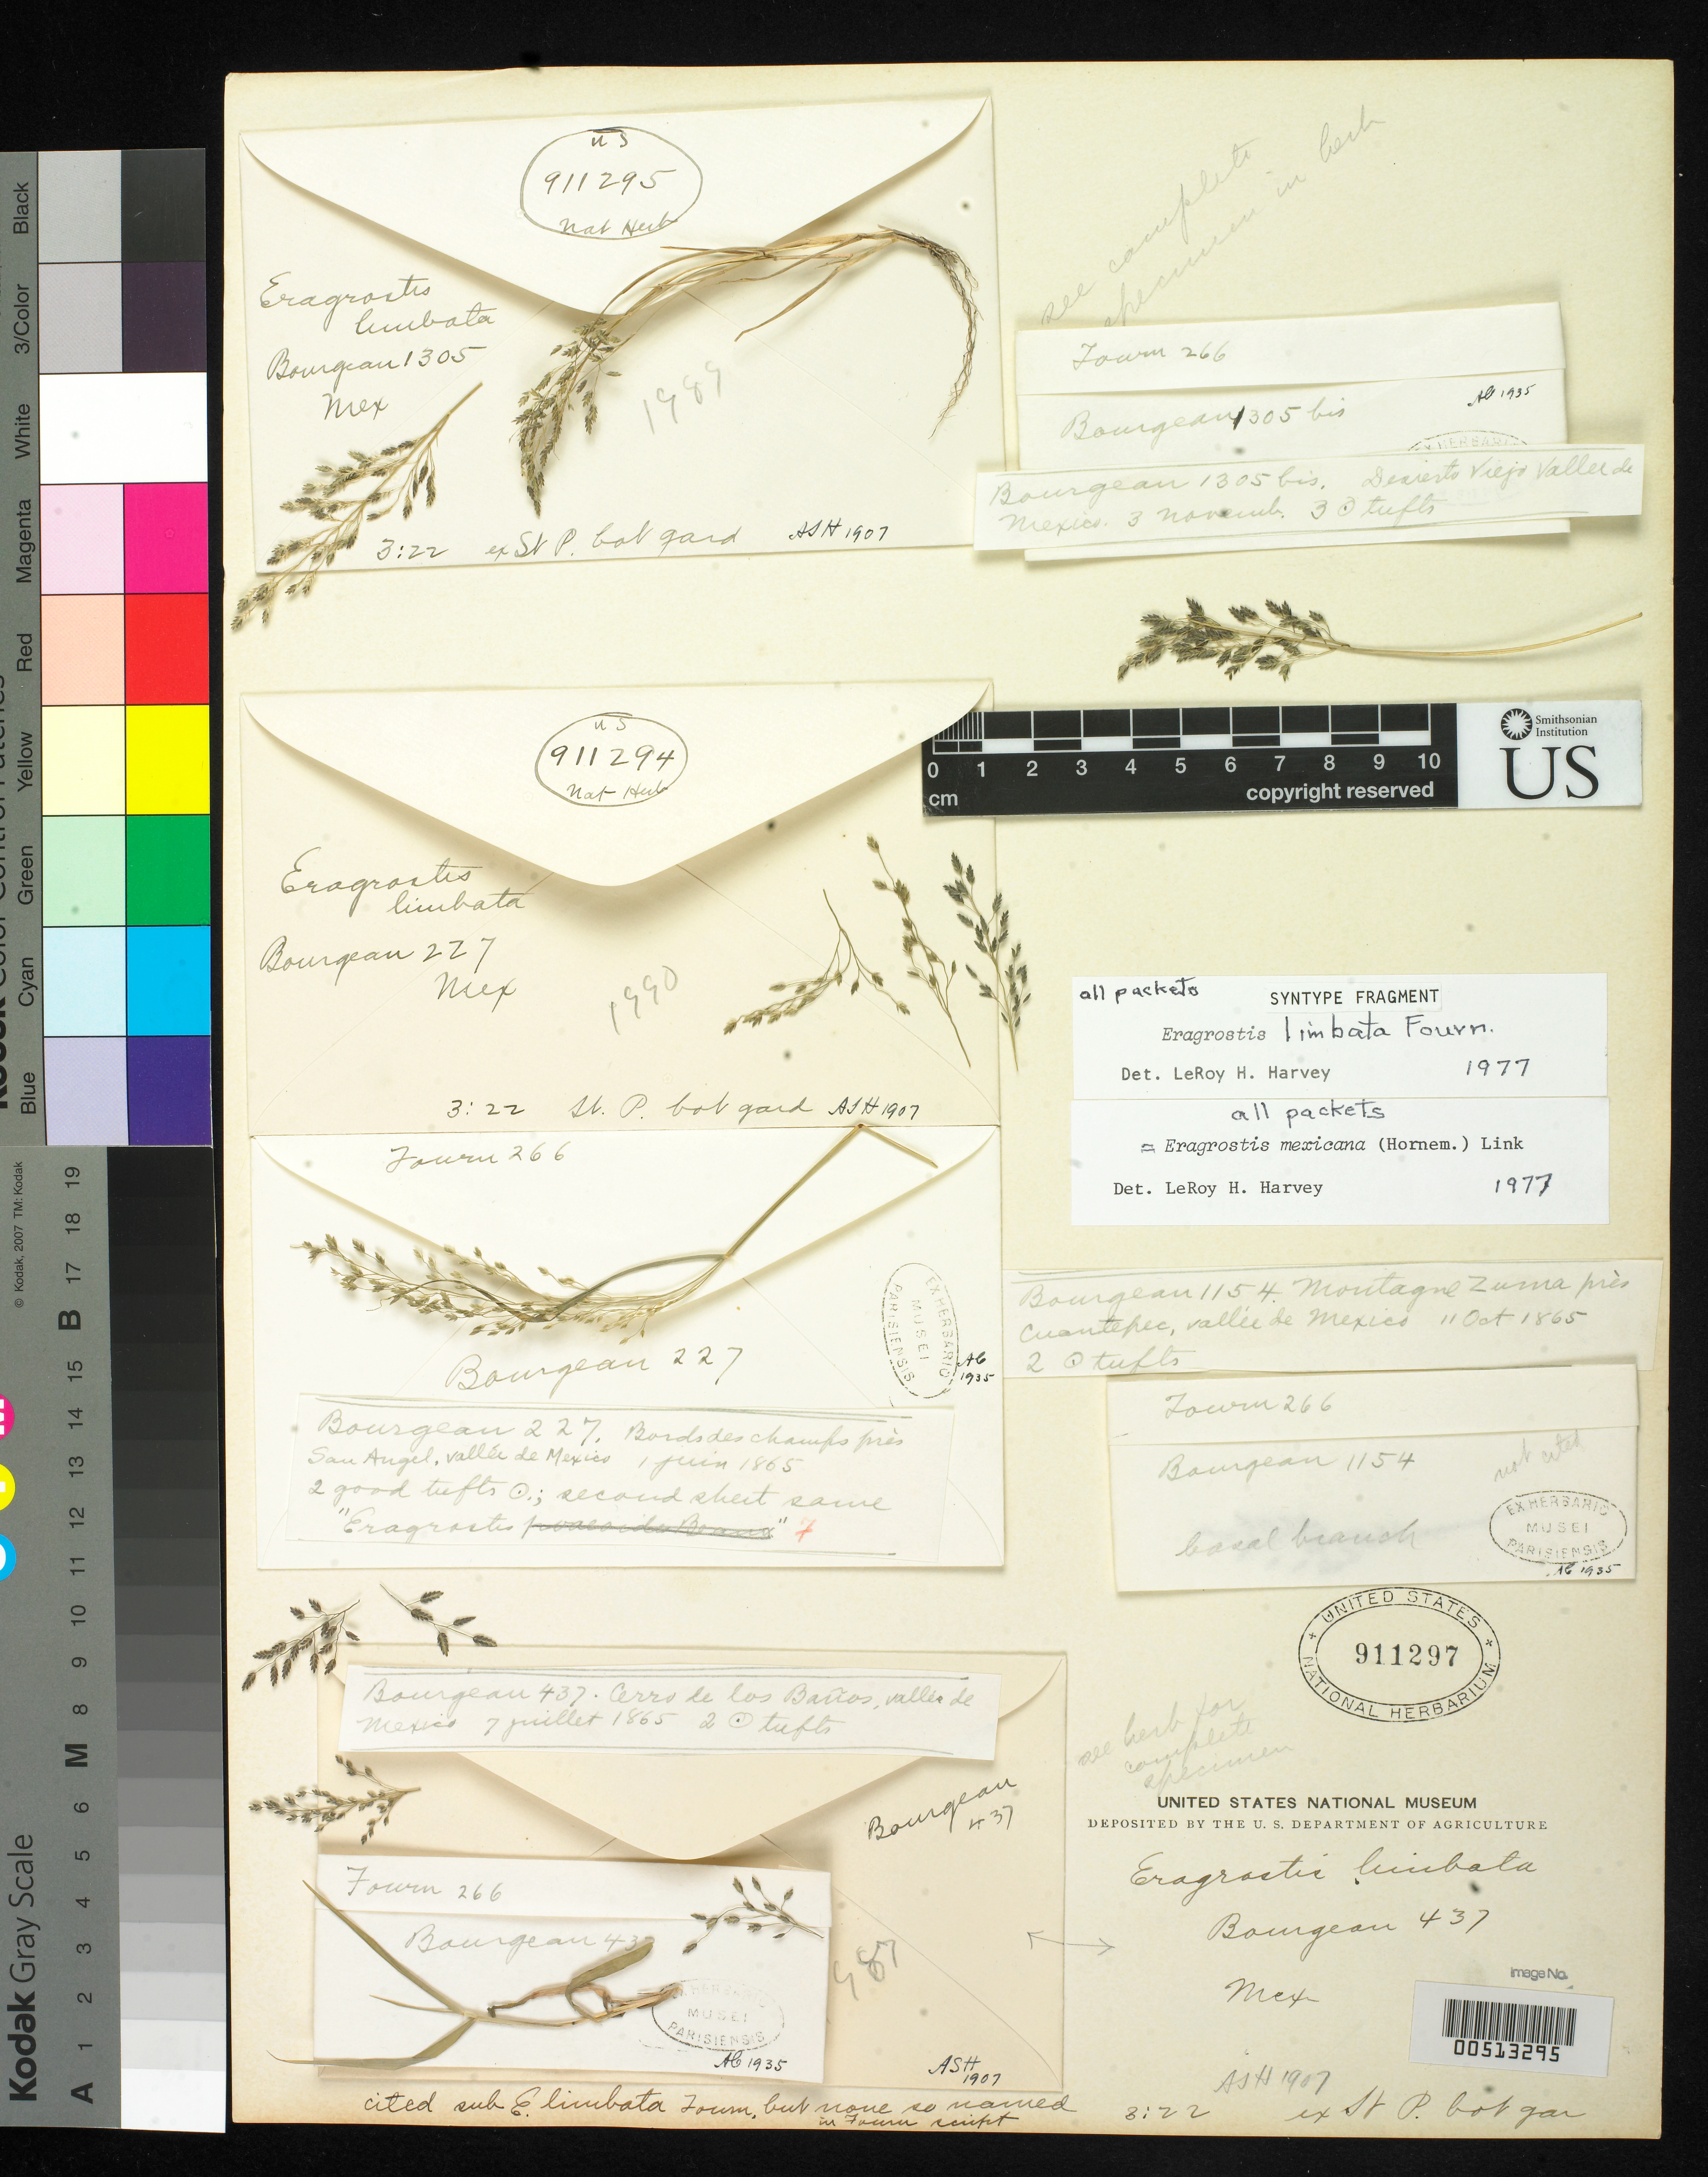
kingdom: Plantae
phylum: Tracheophyta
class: Liliopsida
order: Poales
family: Poaceae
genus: Eragrostis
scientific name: Eragrostis limbata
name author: E. Fourn.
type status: Type Fragment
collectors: E. Bourgeau et al.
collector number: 437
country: Mexico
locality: Cerro de Los Banos, valle de Mexico.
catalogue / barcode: US 911297